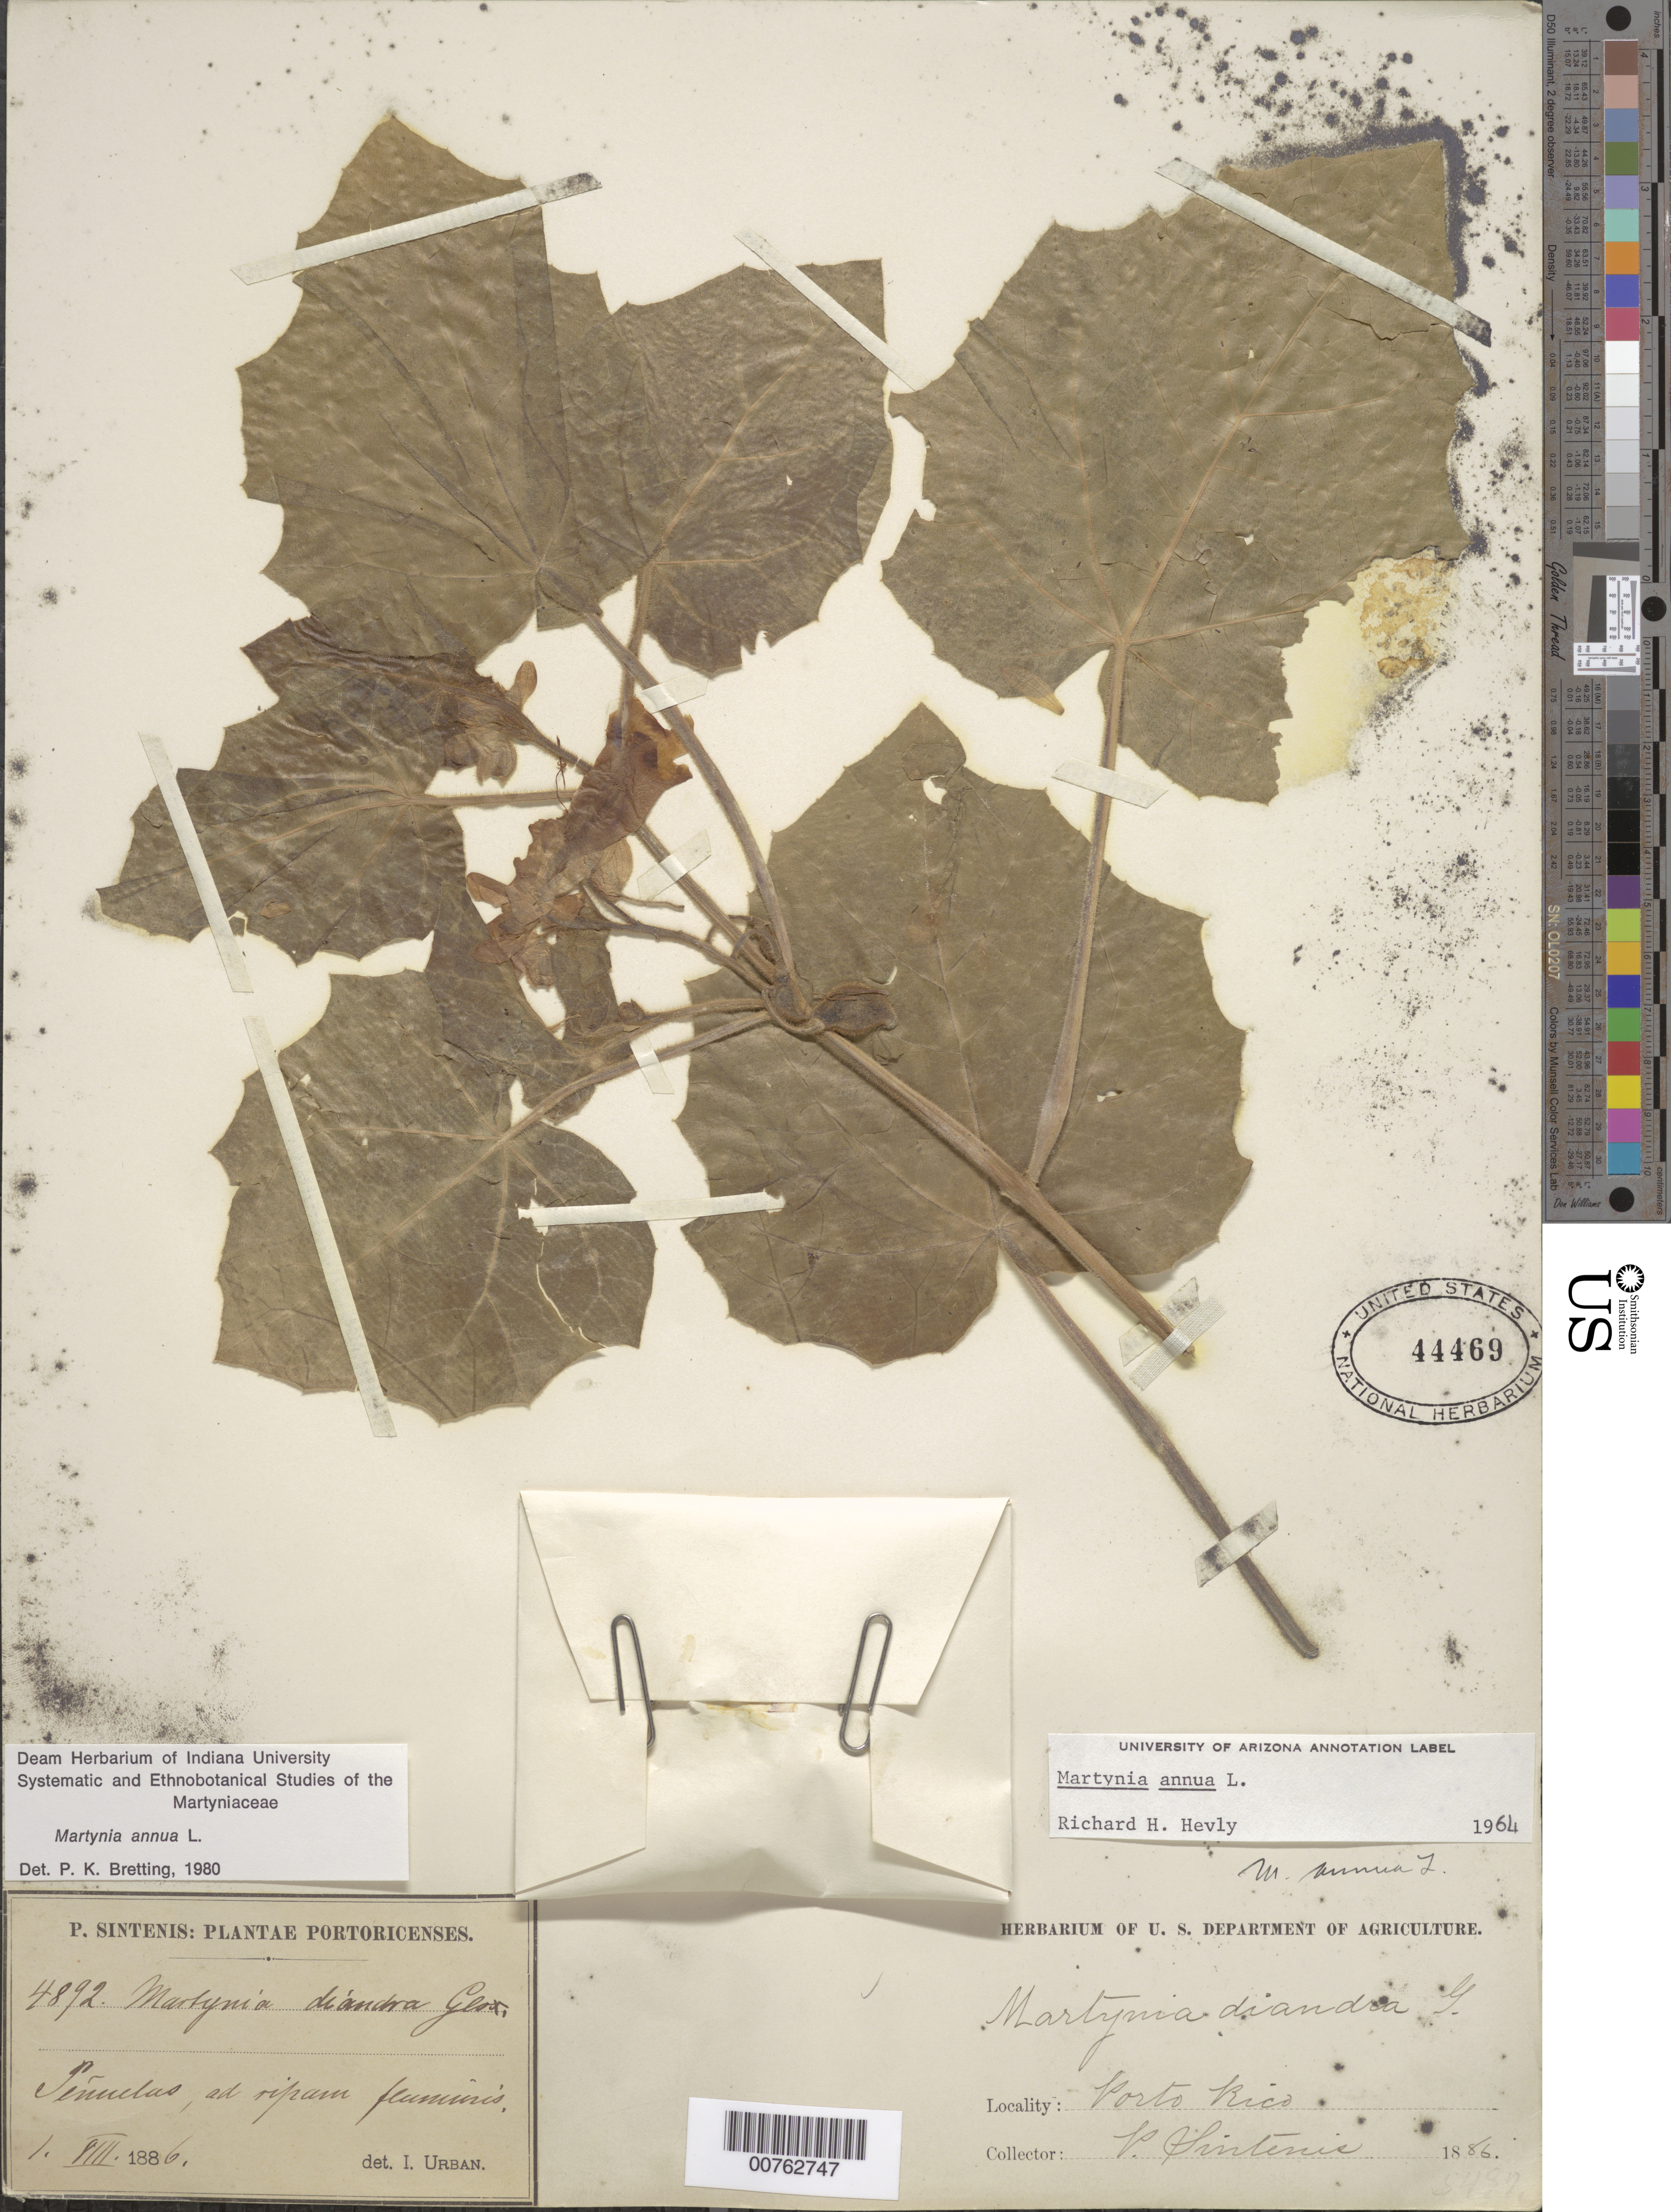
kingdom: Plantae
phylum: Tracheophyta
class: Magnoliopsida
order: Lamiales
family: Martyniaceae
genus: Martynia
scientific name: Martynia annua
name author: L.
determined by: Bretting, Peter K.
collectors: P. Sintenis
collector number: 4892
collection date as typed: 01 Aug 1886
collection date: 1886-08-01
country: Puerto Rico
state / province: Peñuelas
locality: Peñuelas, ad ripam fluminis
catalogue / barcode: US 44469